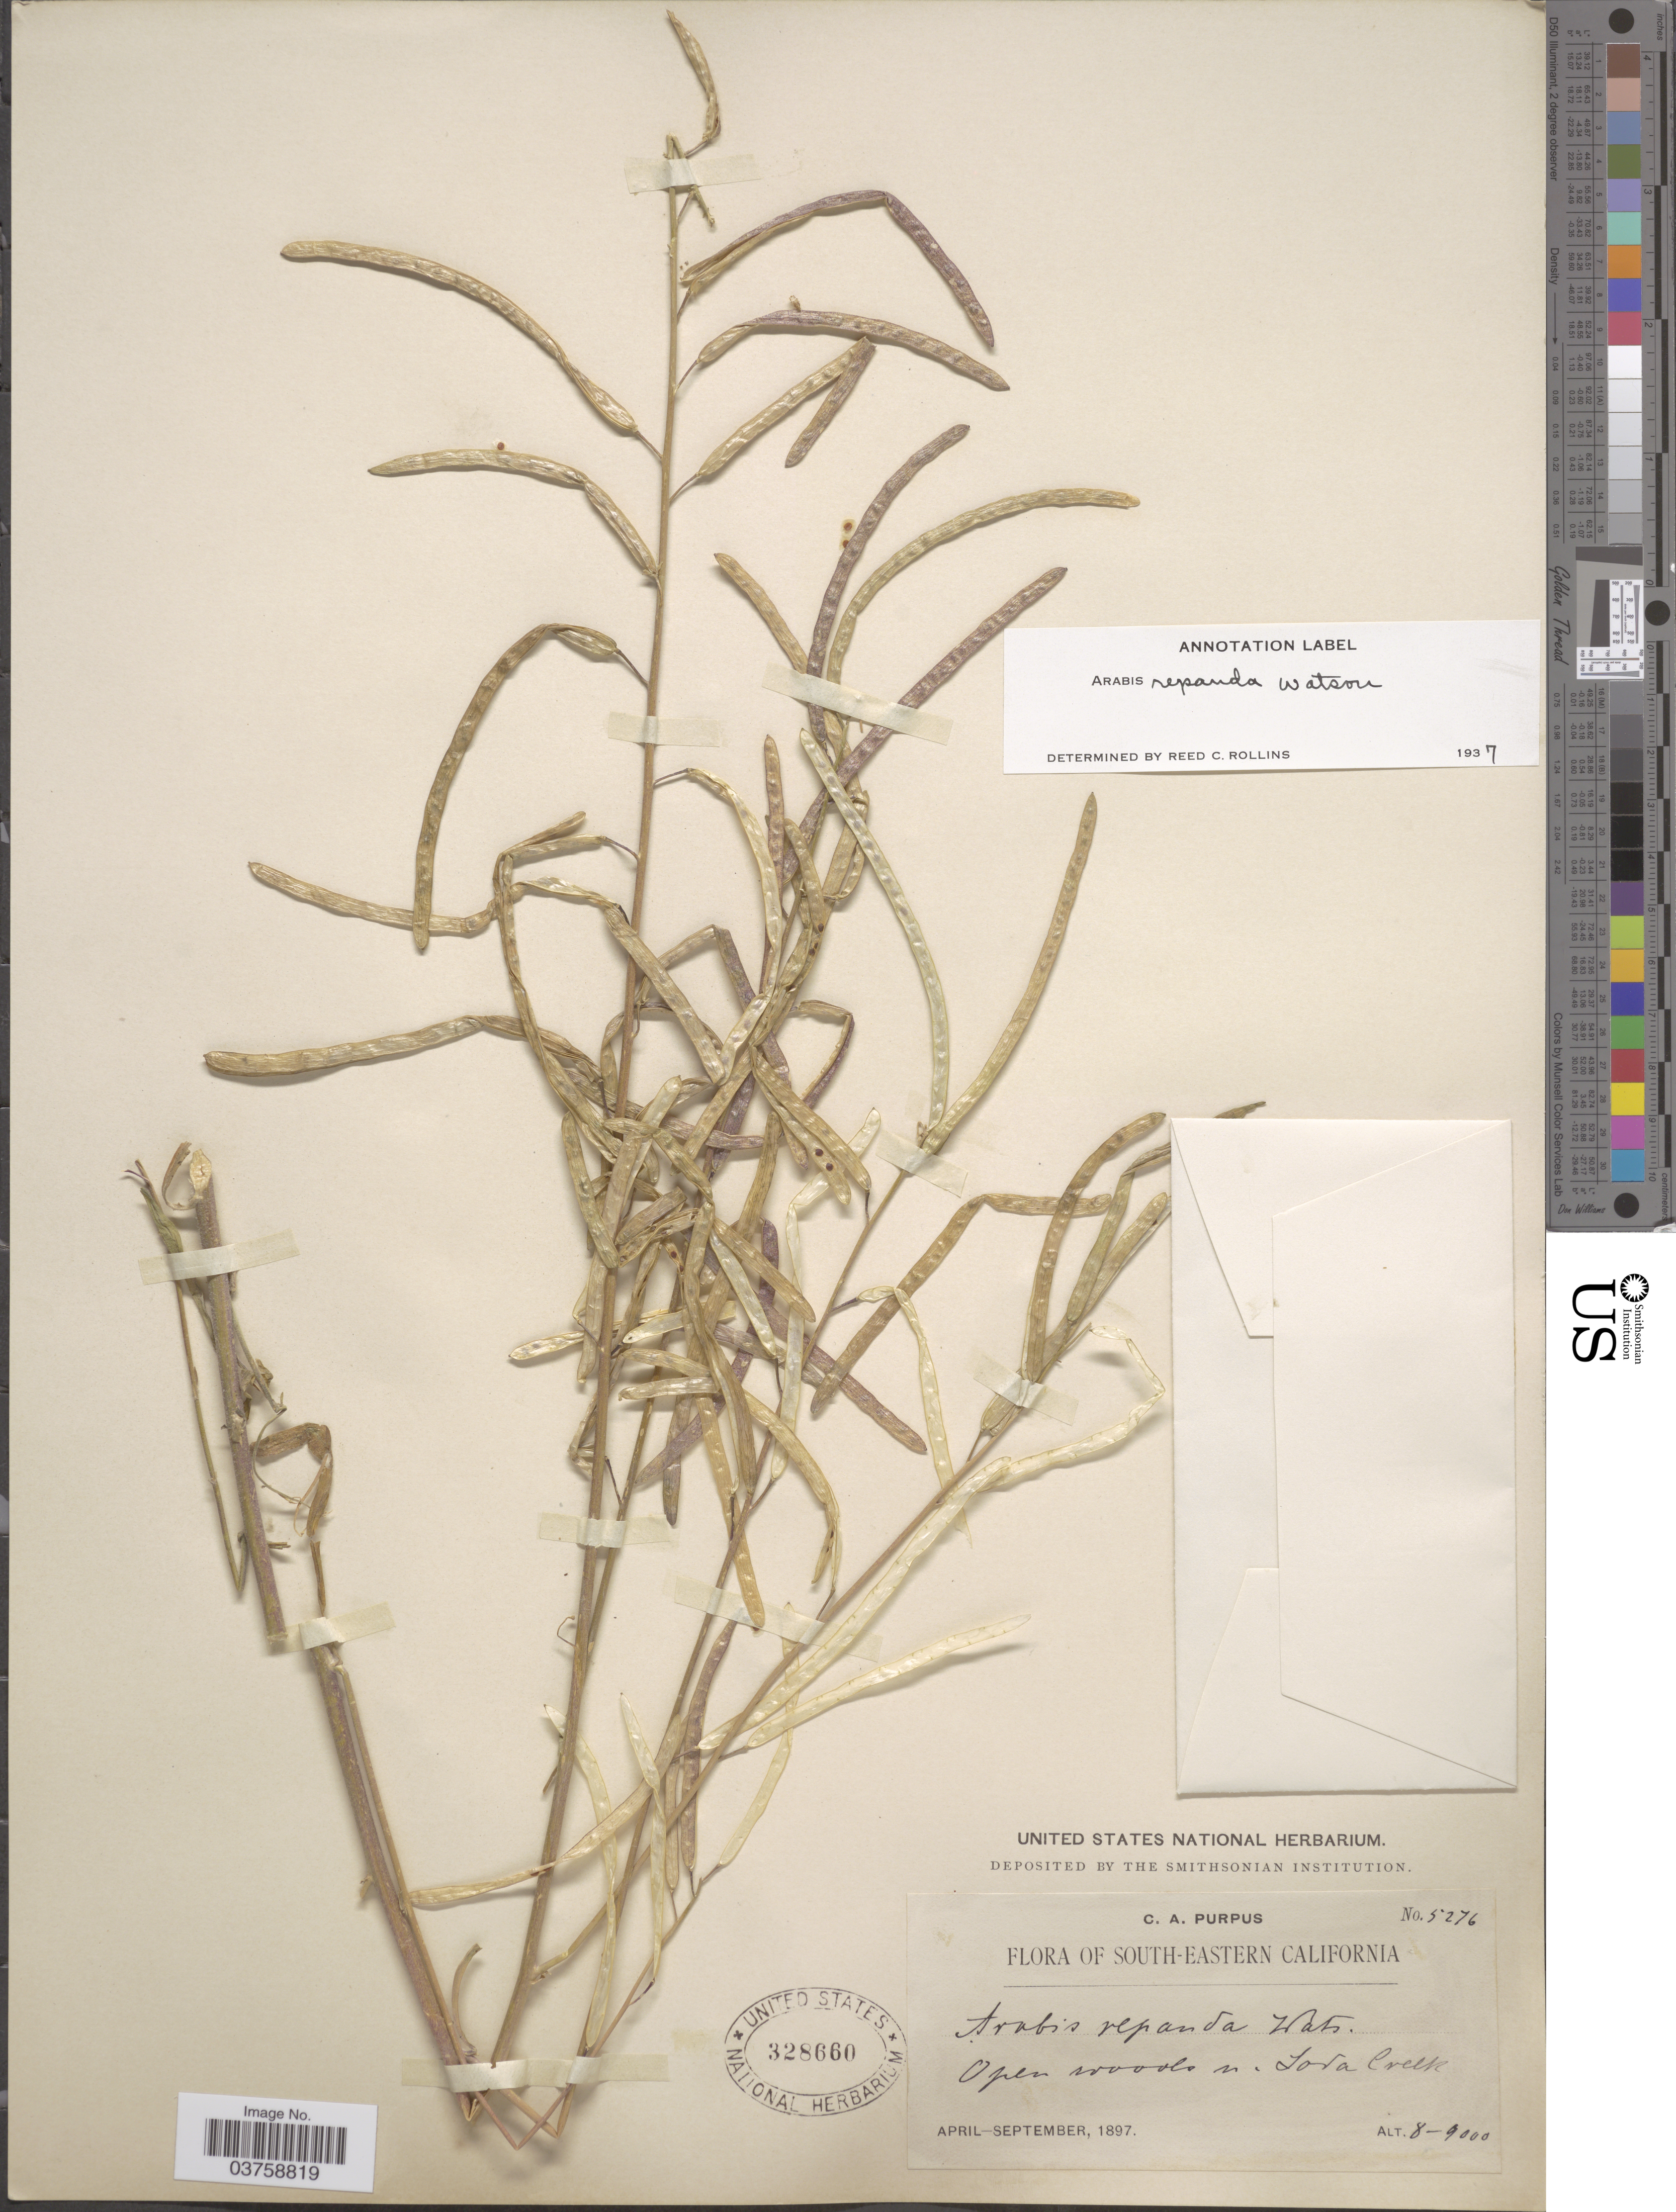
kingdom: Plantae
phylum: Tracheophyta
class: Magnoliopsida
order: Brassicales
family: Brassicaceae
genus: Arabis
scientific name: Arabis repanda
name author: S. Watson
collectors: C. A. Purpus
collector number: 5276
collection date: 1897-04/1897-09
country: United States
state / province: California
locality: South-Eastern California. Open woods n. Sora Creek.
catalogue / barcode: US 328660